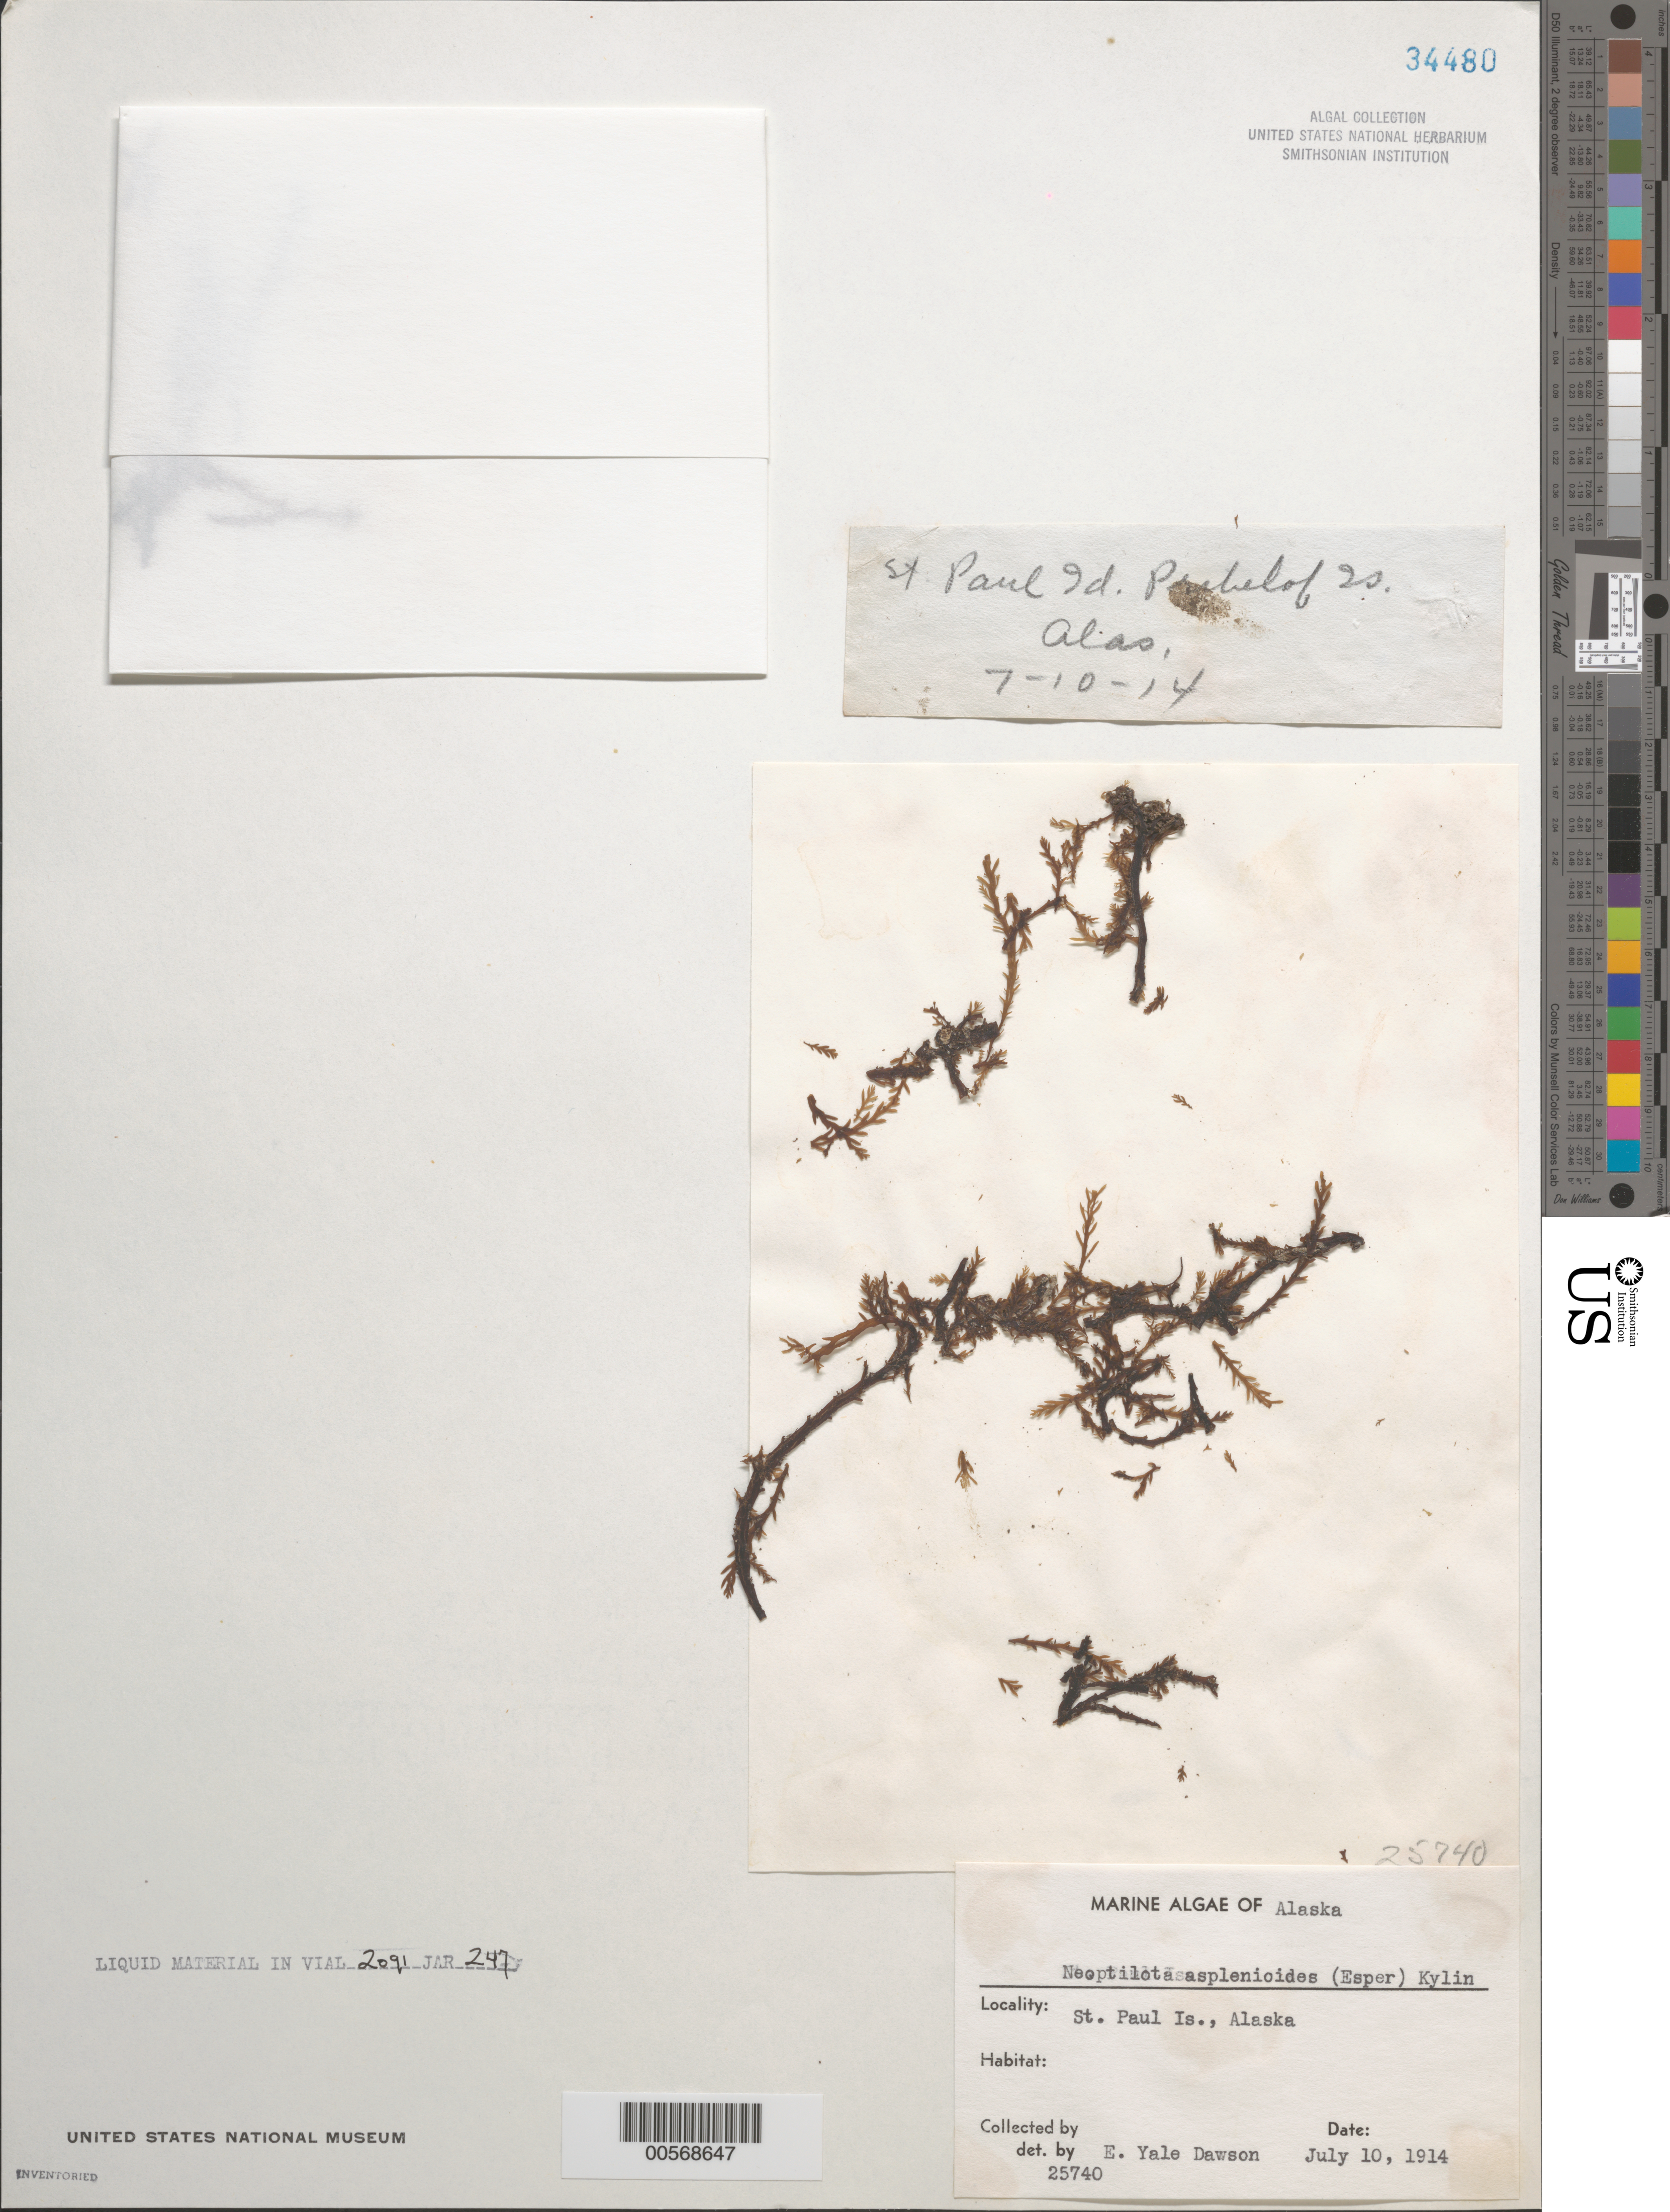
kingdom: Plantae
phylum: Rhodophyta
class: Florideophyceae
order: Ceramiales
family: Wrangeliaceae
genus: Ptilota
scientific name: Ptilota asplenioides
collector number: EYD 25740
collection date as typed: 10 Jul 1914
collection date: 1914-07-10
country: United States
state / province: Alaska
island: St. Paul Island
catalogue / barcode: US 34480